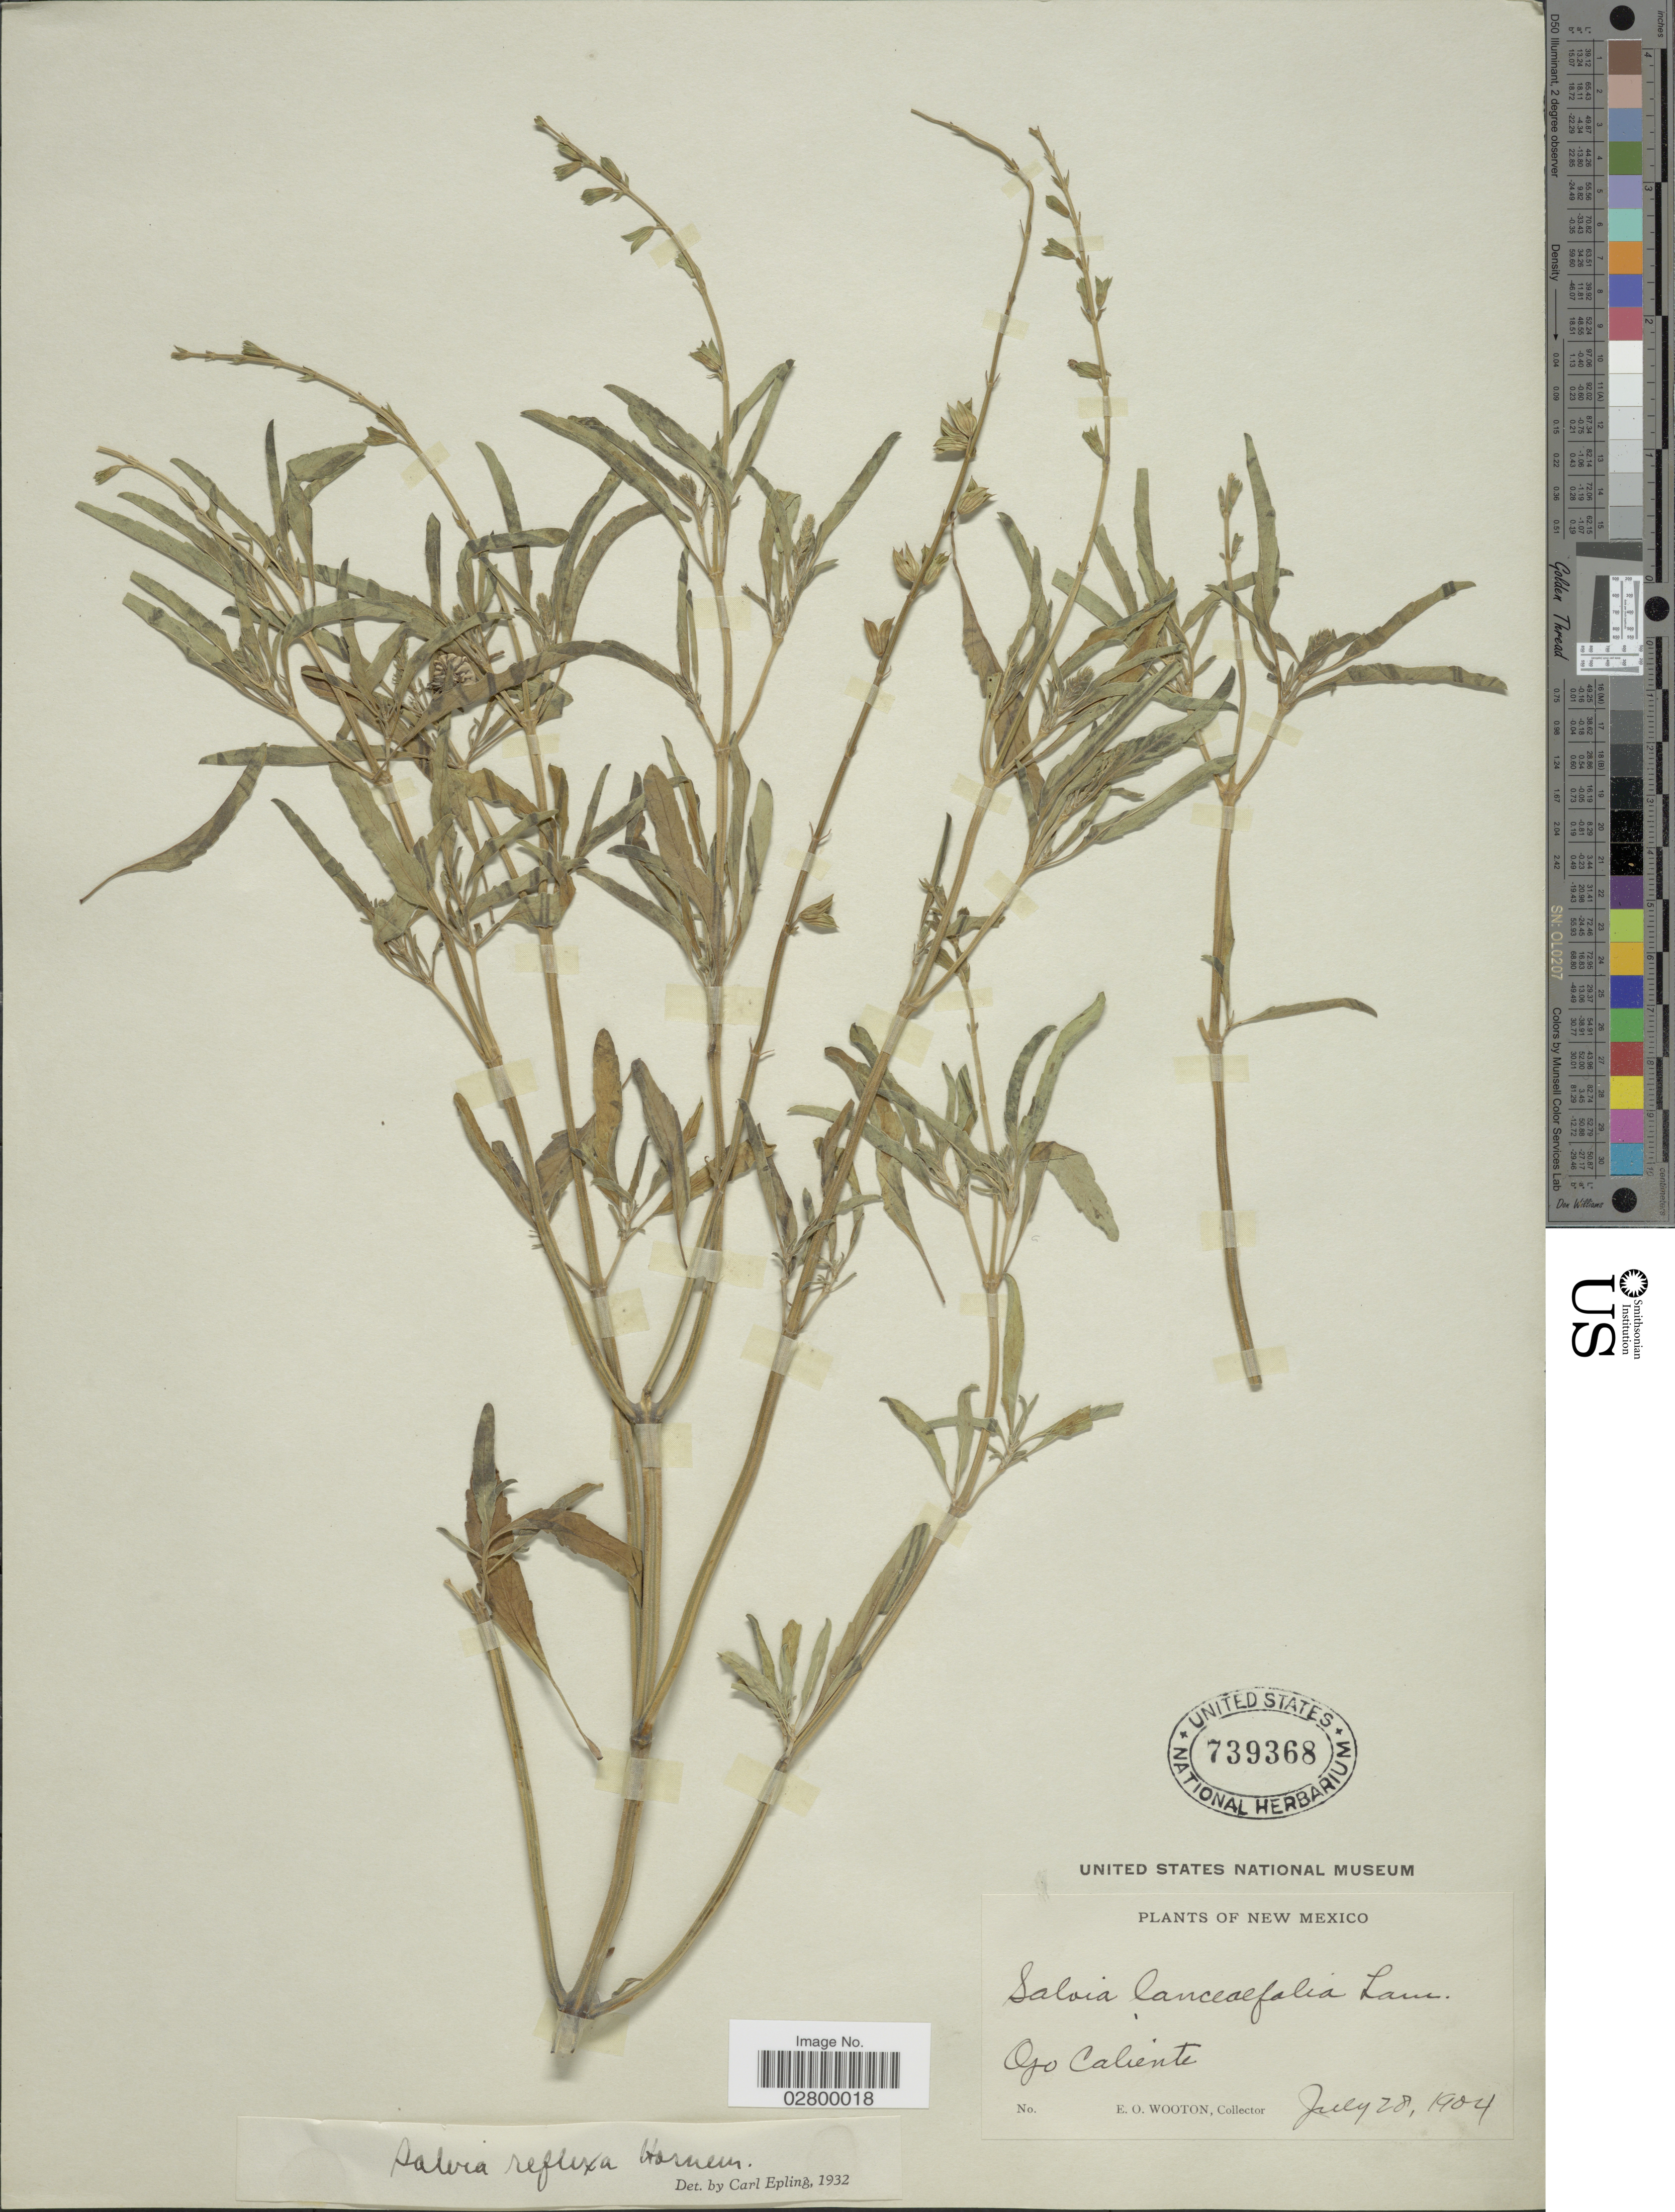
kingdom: Plantae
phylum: Tracheophyta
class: Magnoliopsida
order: Lamiales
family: Lamiaceae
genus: Salvia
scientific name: Salvia reflexa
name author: Hornem.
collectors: E. O. Wooton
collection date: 1904-07-28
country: United States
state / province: New Mexico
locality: Ojo Caliente.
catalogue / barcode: US 739368